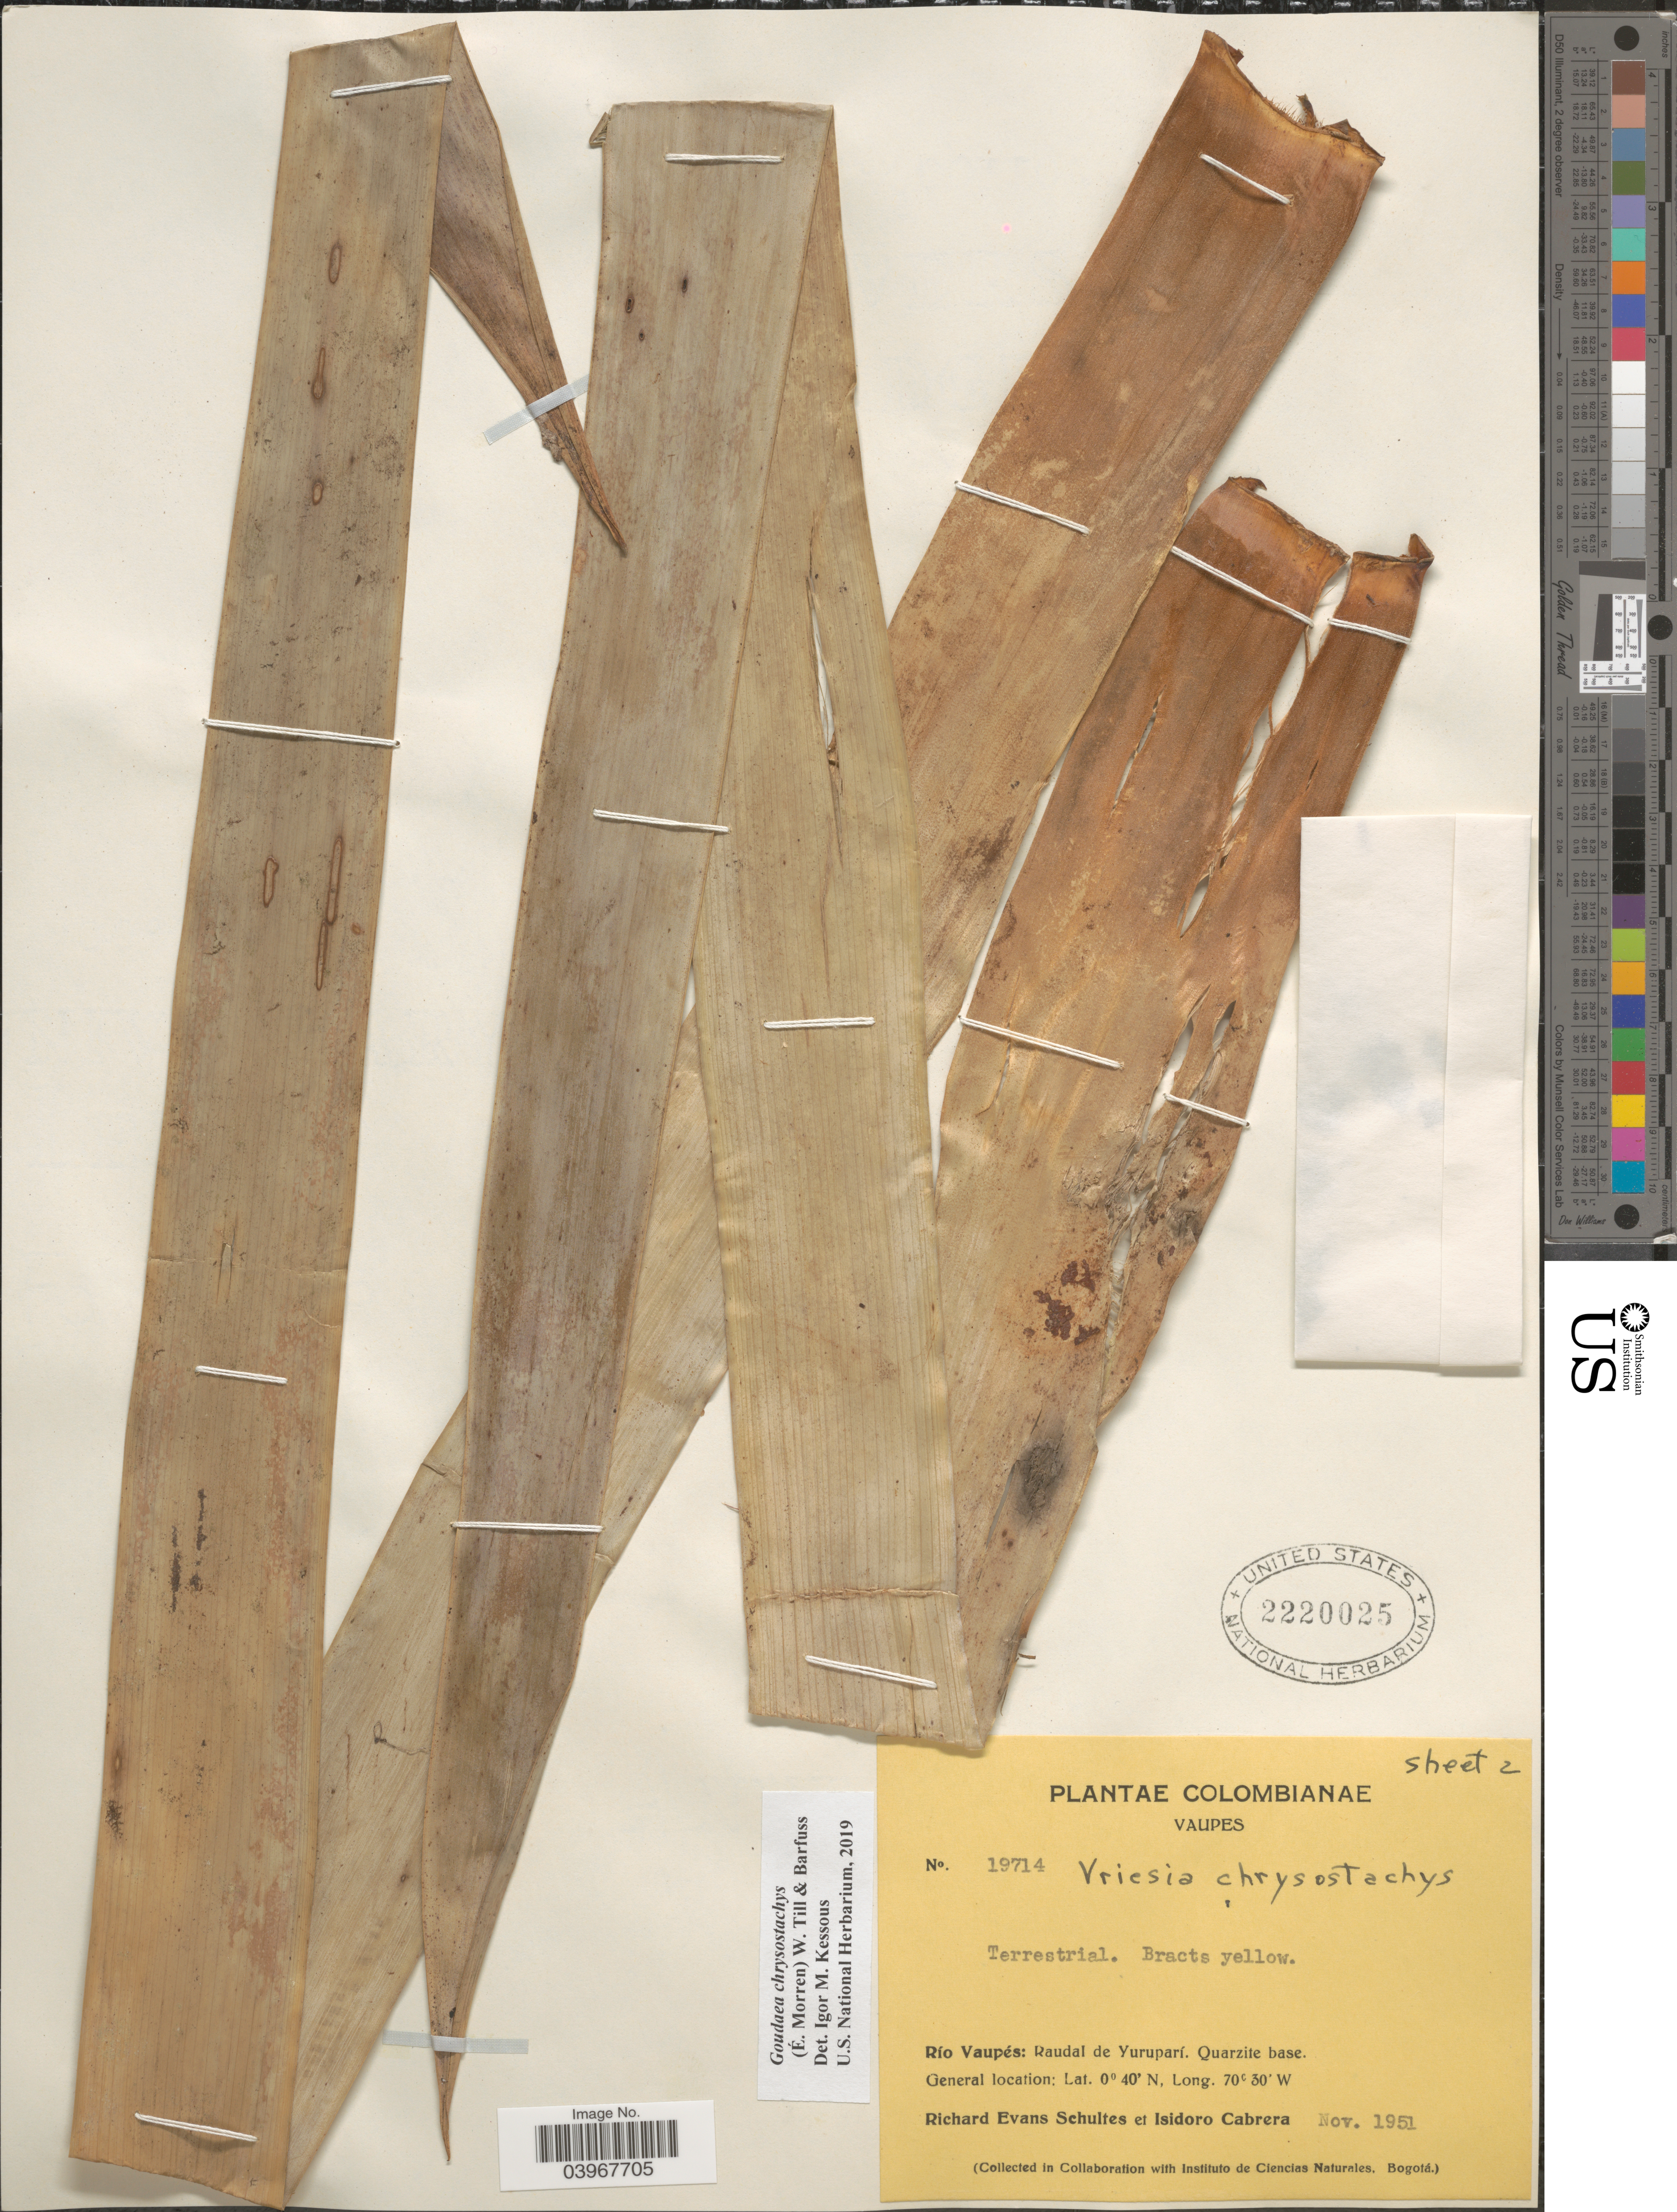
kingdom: Plantae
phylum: Tracheophyta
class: Liliopsida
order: Poales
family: Bromeliaceae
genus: Goudaea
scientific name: Goudaea chrysostachys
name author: (É. Morren) W. Till & Barfuss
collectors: R. E. Schultes & I. Cabrera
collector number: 19714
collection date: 1951-11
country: Colombia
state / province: Vaupés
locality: Río Vaupés: Raudal de Yuruparí. Quarzite base.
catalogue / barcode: US 2220025